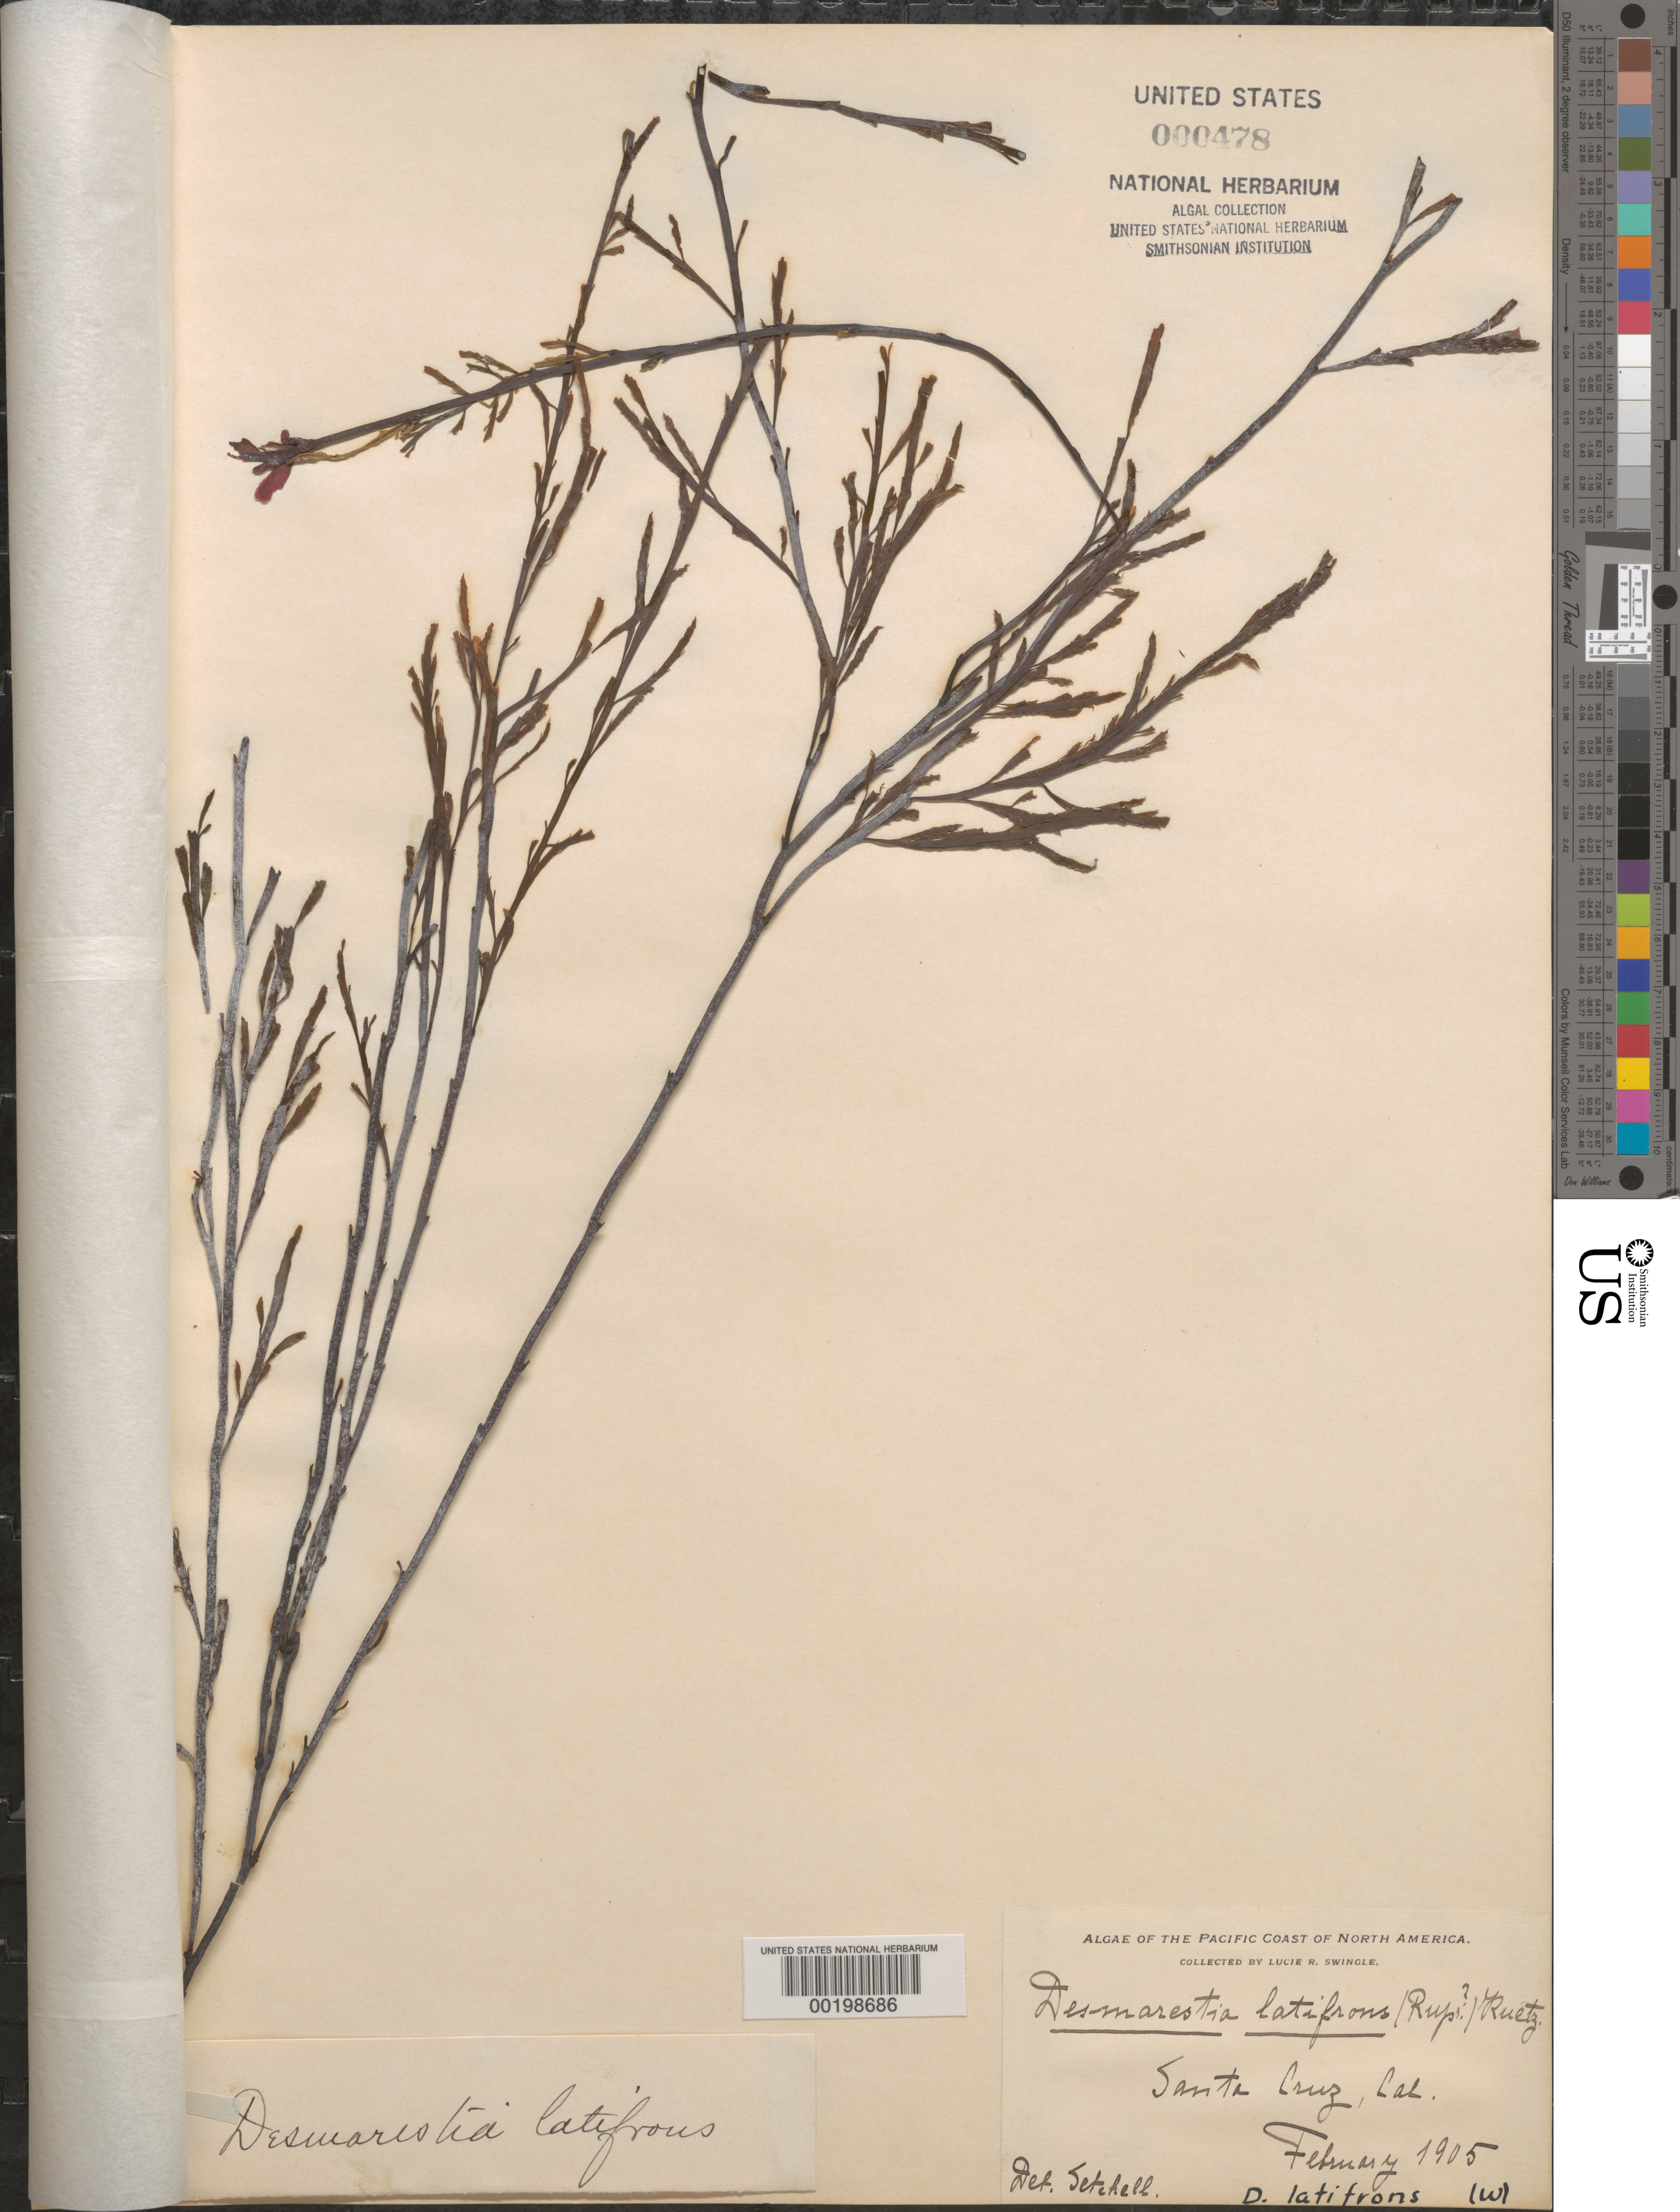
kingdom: Chromista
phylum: Ochrophyta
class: Phaeophyceae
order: Desmarestiales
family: Desmarestiaceae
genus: Desmarestia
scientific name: Desmarestia latifrons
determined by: Setchell, William A.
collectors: L. Swingle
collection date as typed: Feb 1905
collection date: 1905-02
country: United States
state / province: California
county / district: Santa Cruz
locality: Santa Cruz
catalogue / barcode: US 478